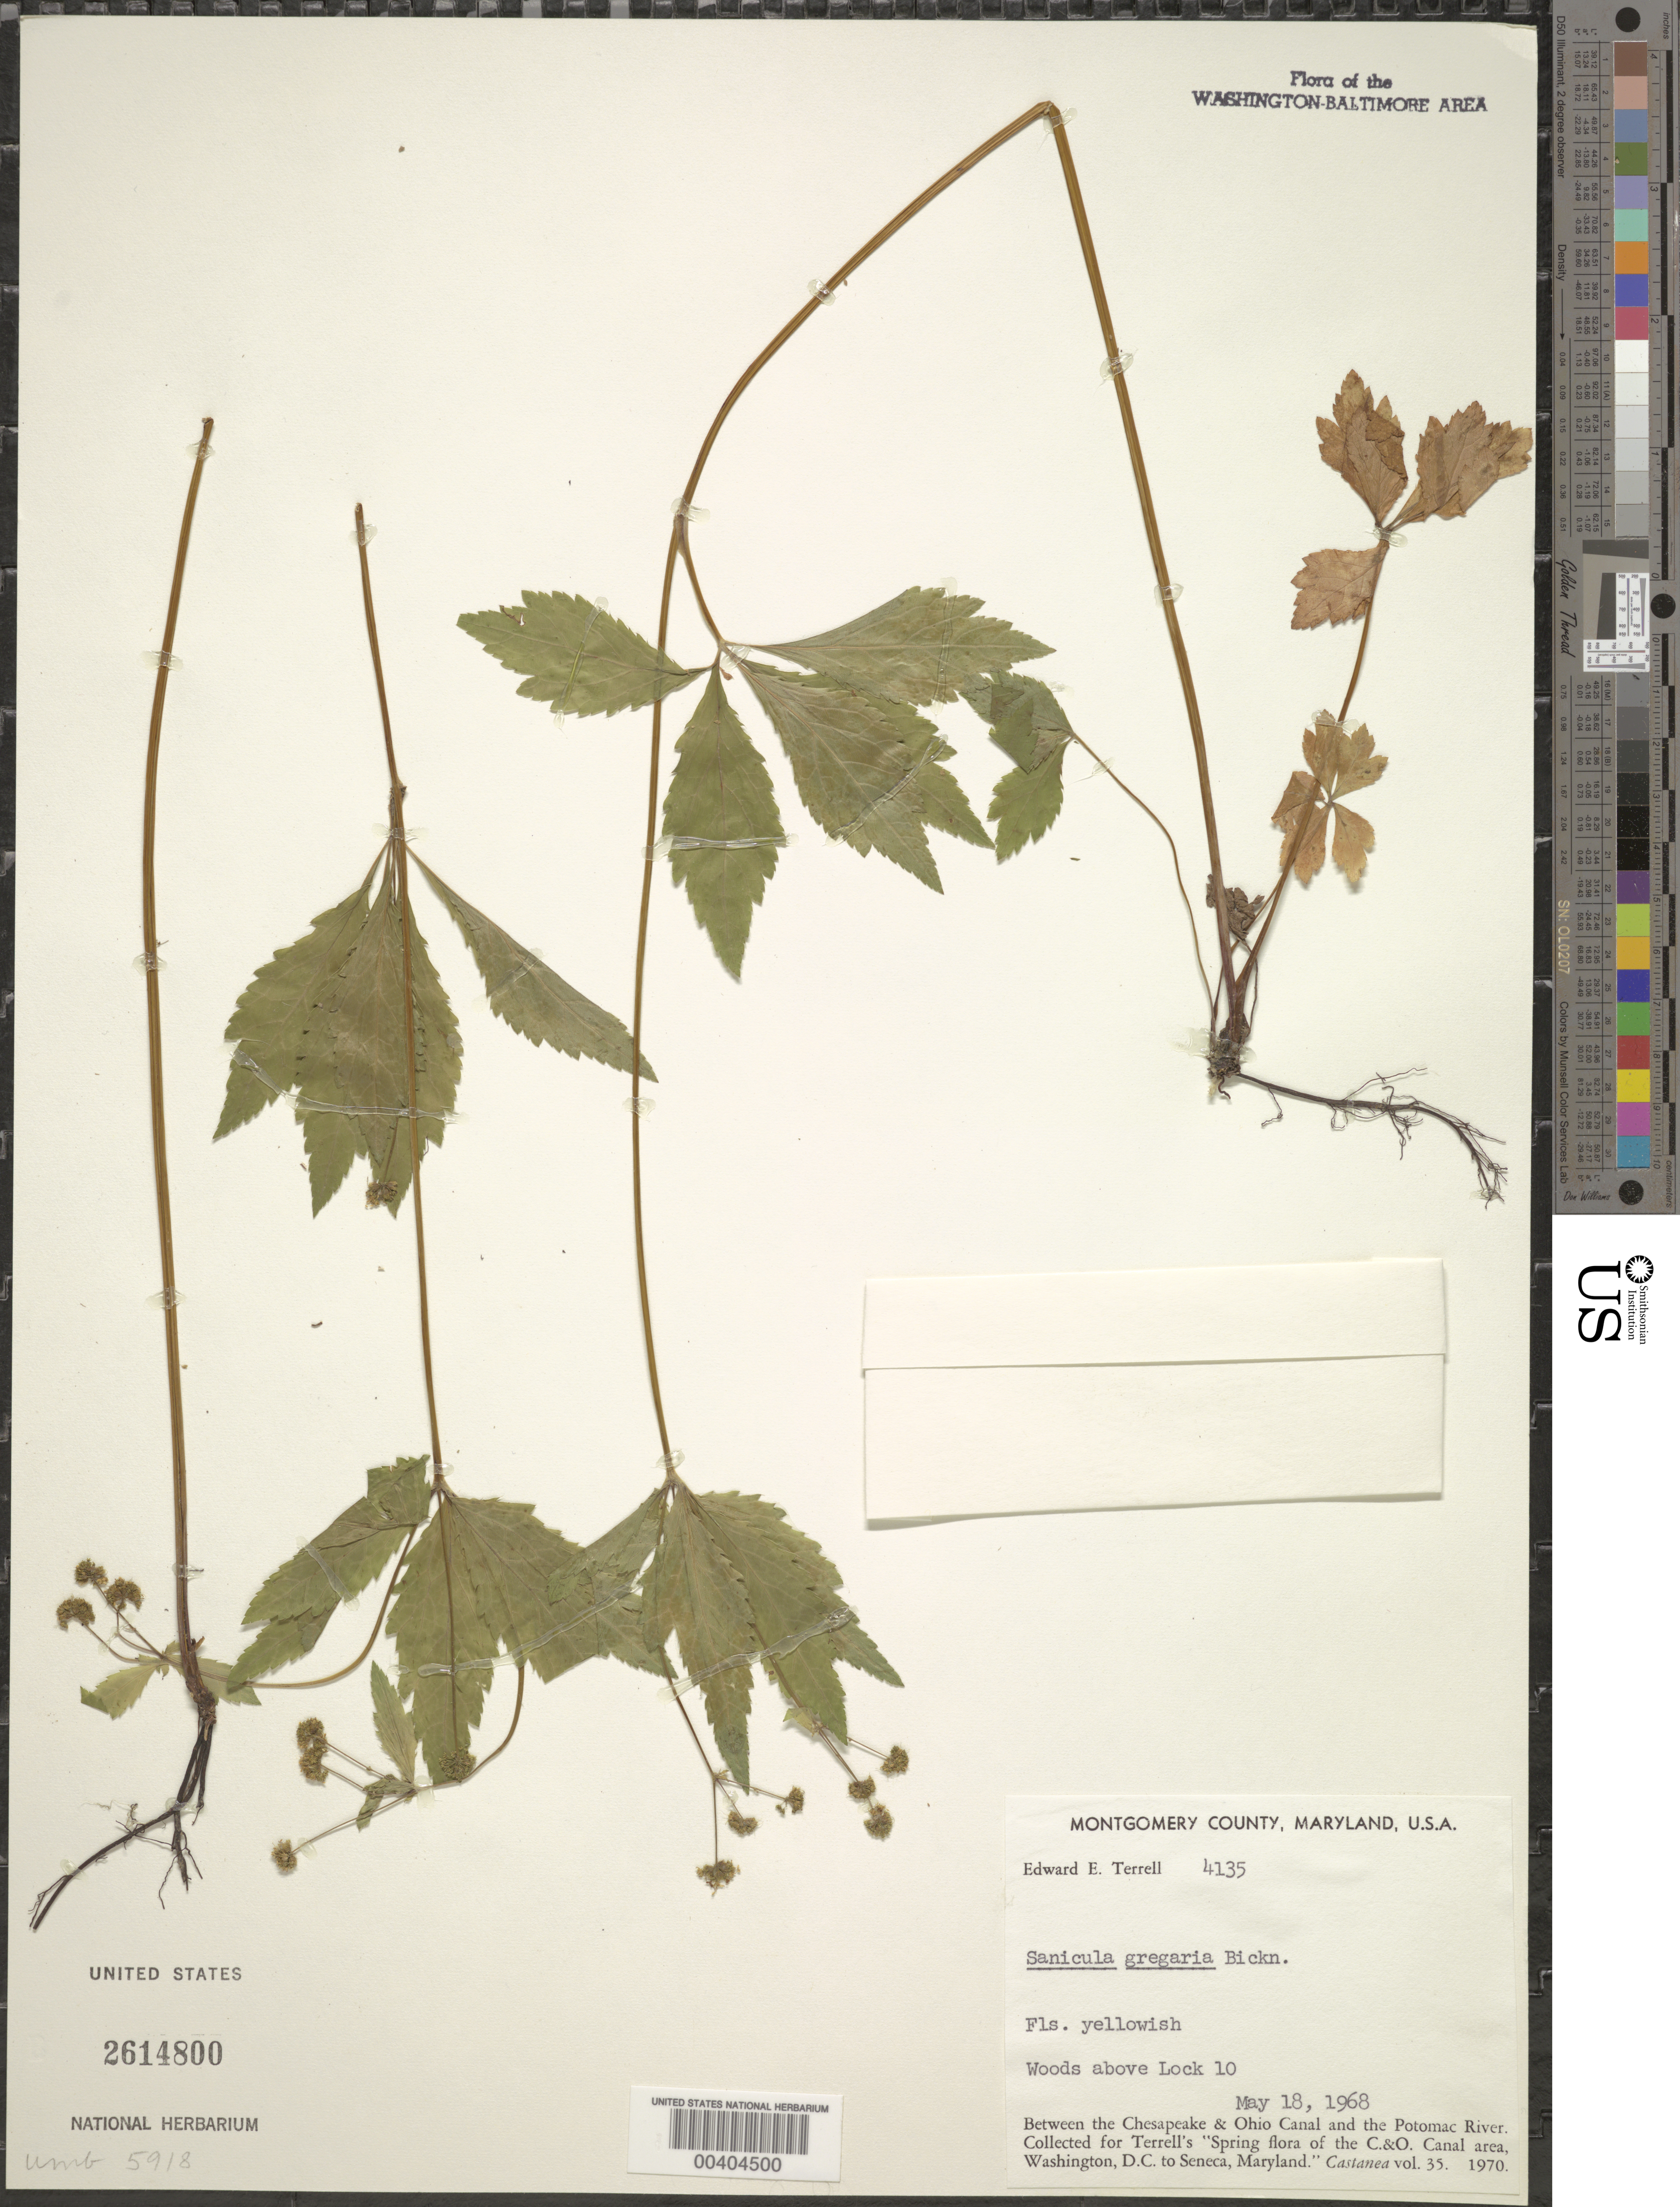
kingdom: Plantae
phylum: Tracheophyta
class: Magnoliopsida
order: Apiales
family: Apiaceae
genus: Sanicula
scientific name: Sanicula odorata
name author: (Raf.) Pryer & Phillippe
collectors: E. E. Terrell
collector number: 4135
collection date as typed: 18 May 1968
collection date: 1968-05-18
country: United States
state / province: Maryland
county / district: Montgomery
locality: Woods above Lock 10 C. & O. Canal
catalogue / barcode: US 2614800